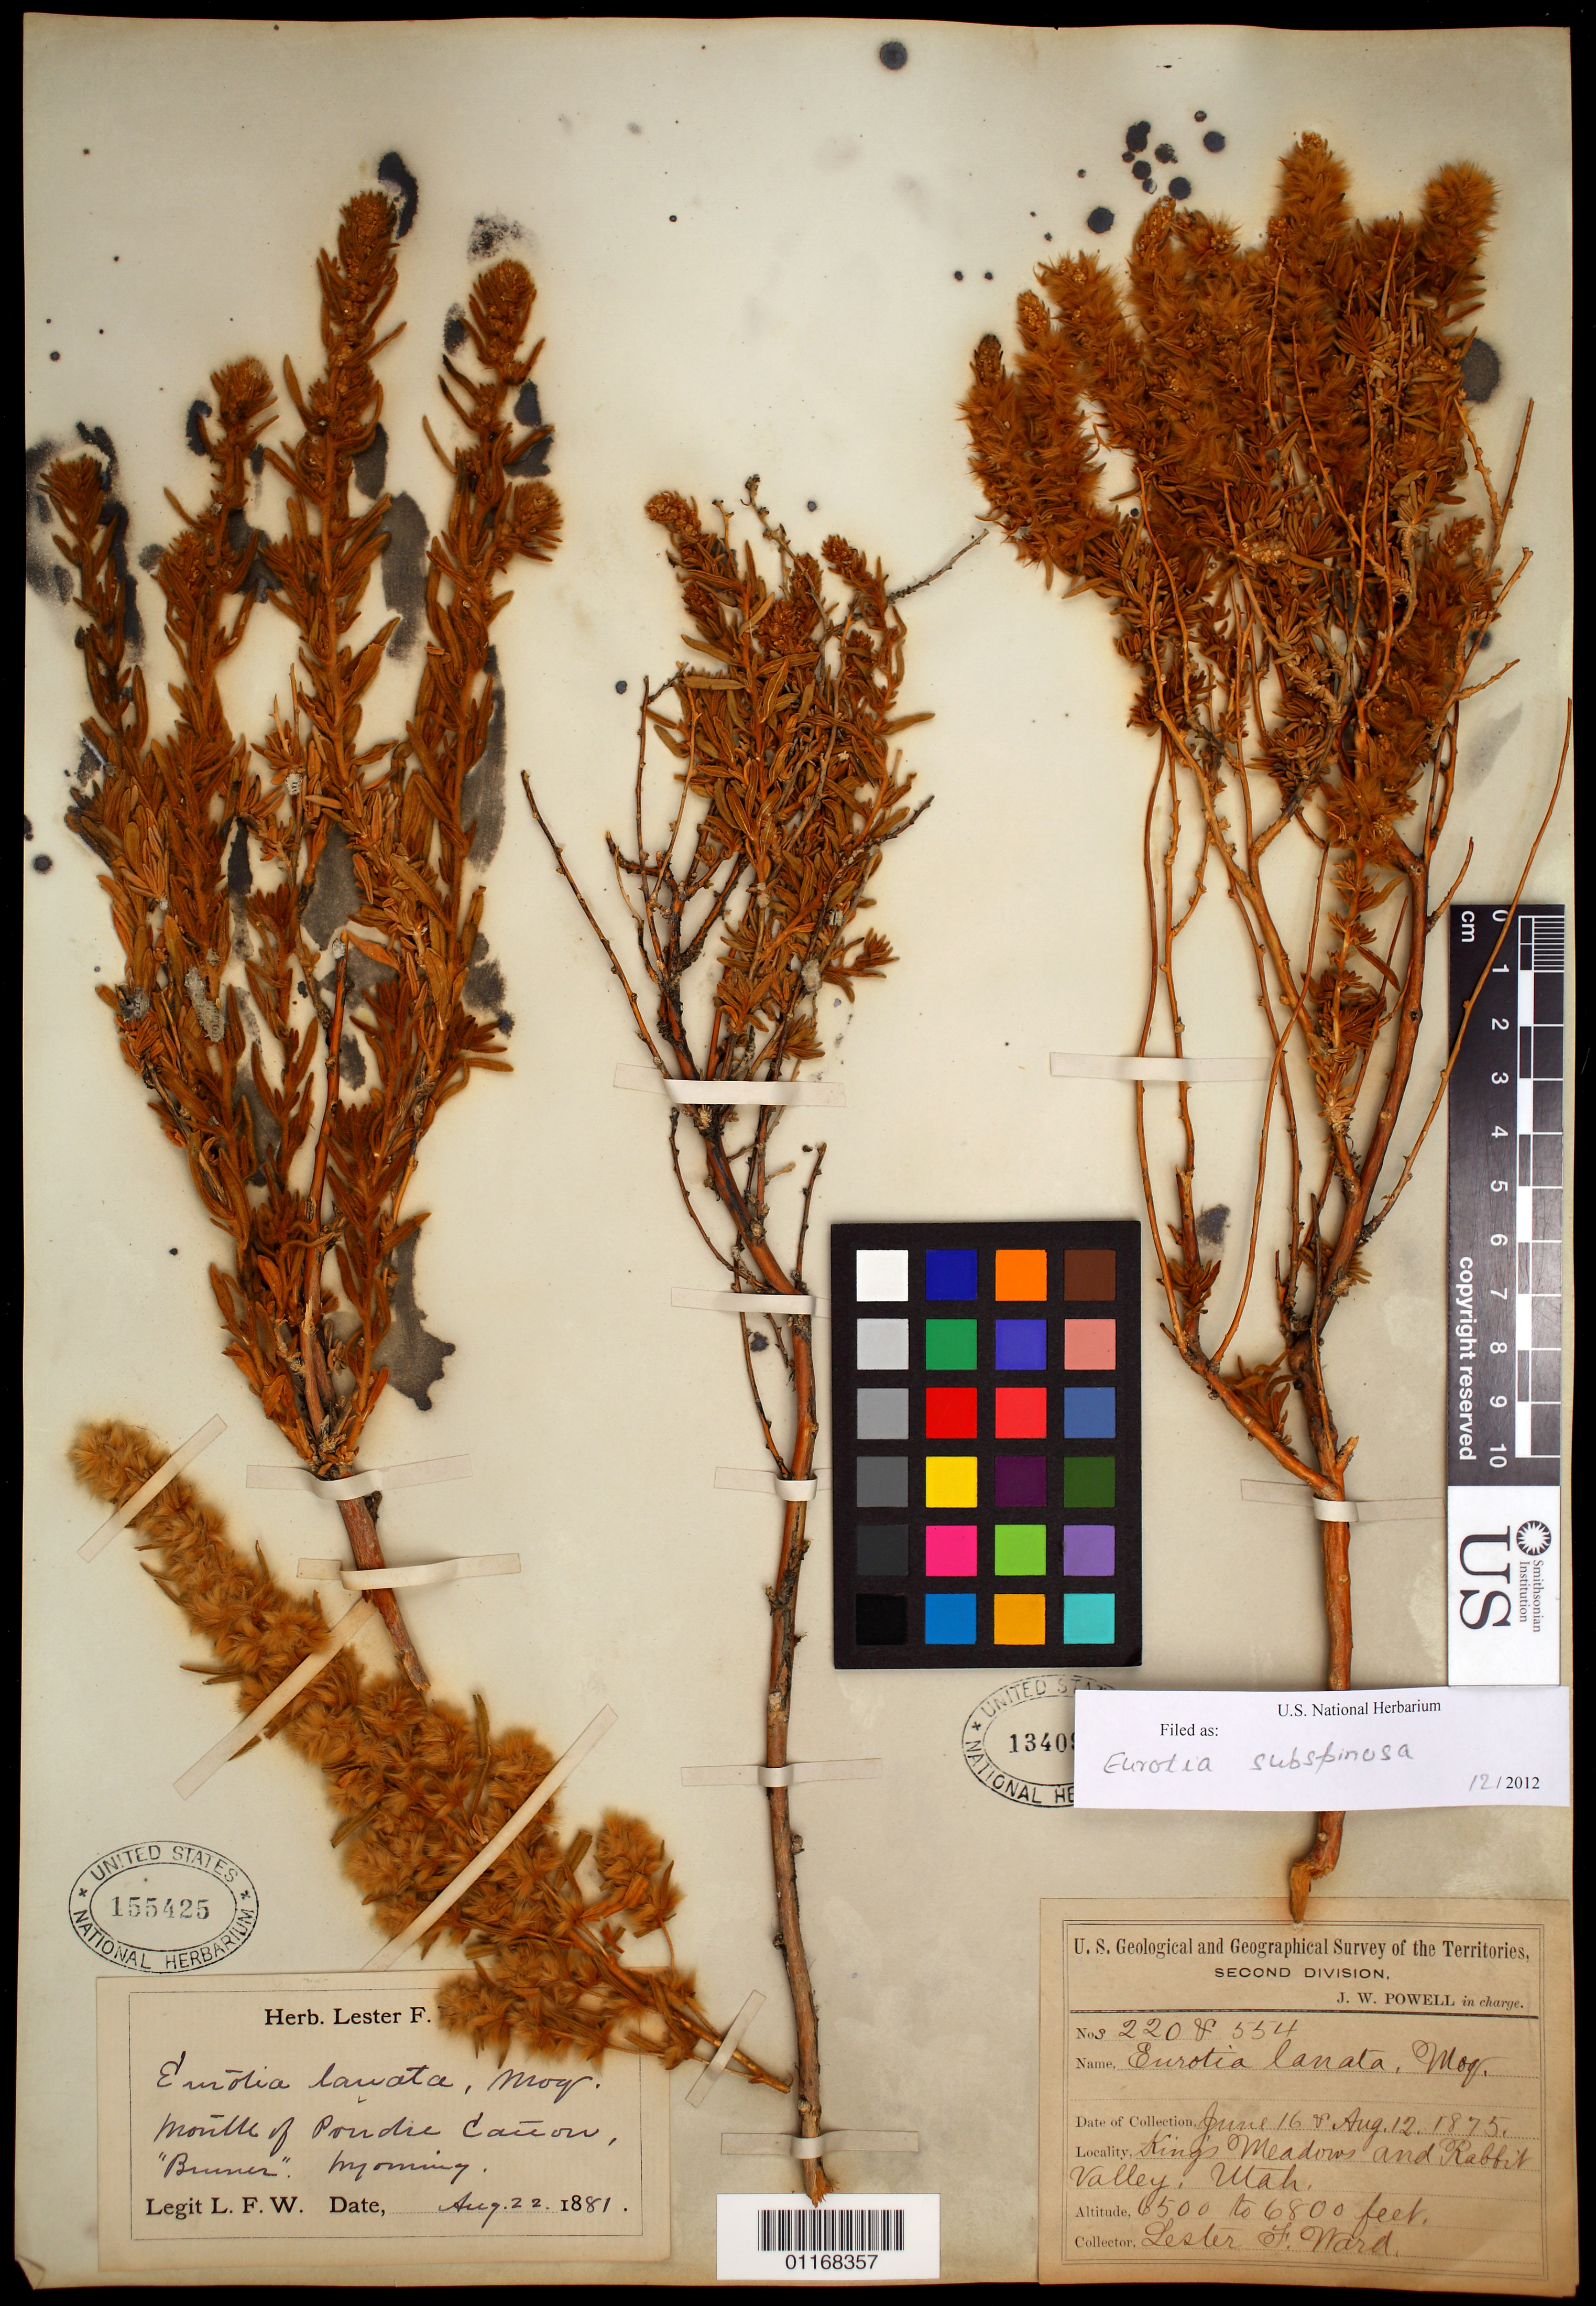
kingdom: Plantae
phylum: Tracheophyta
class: Magnoliopsida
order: Caryophyllales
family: Amaranthaceae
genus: Krascheninnikovia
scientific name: Krascheninnikovia lanata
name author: (Pursh) A. Meeuse & A.Smit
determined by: U.S. National Herbarium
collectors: L. F. Ward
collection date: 1881-08-22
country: United States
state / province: Wyoming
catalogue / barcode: US 155425-2